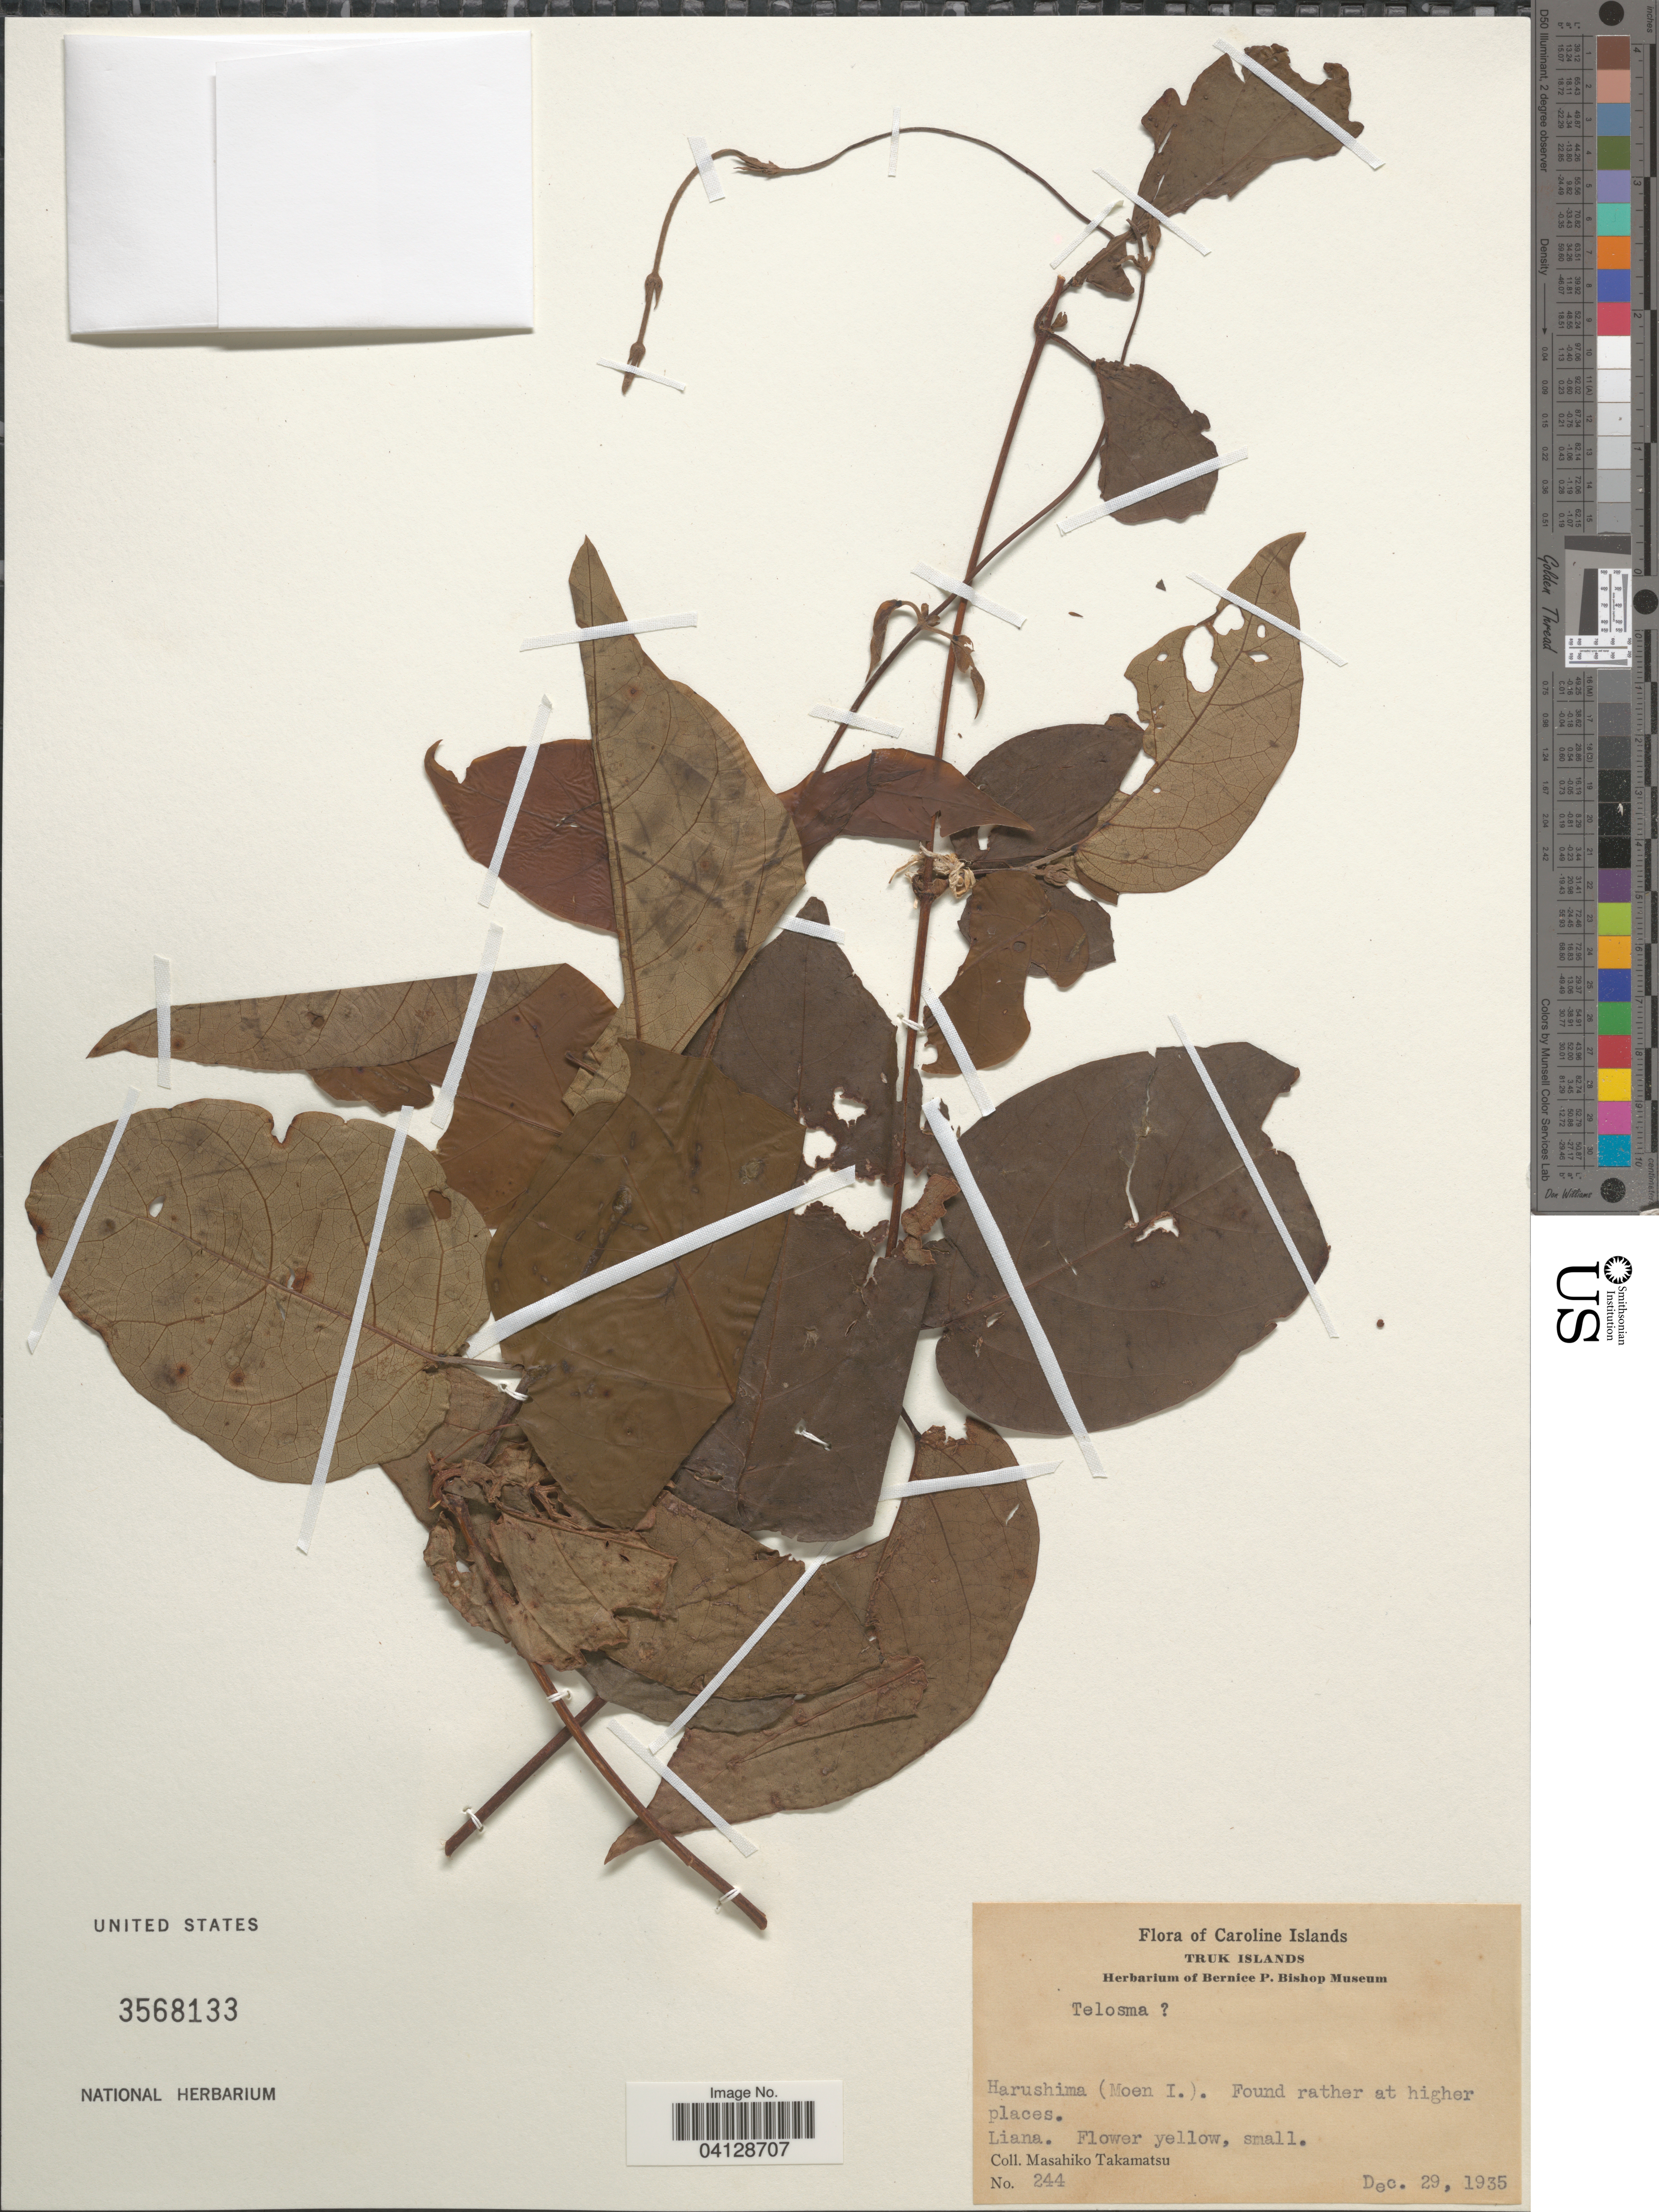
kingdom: Plantae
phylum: Tracheophyta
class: Magnoliopsida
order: Gentianales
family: Apocynaceae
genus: Telosma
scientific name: Telosma sp.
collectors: M. Takamatsu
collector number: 244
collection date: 1935-12-29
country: Micronesia, Federated States of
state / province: Truk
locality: Caroline Islands. Truk Islands. Harushima (Moen I.). Found rather at higher places.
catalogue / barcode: US 3568133